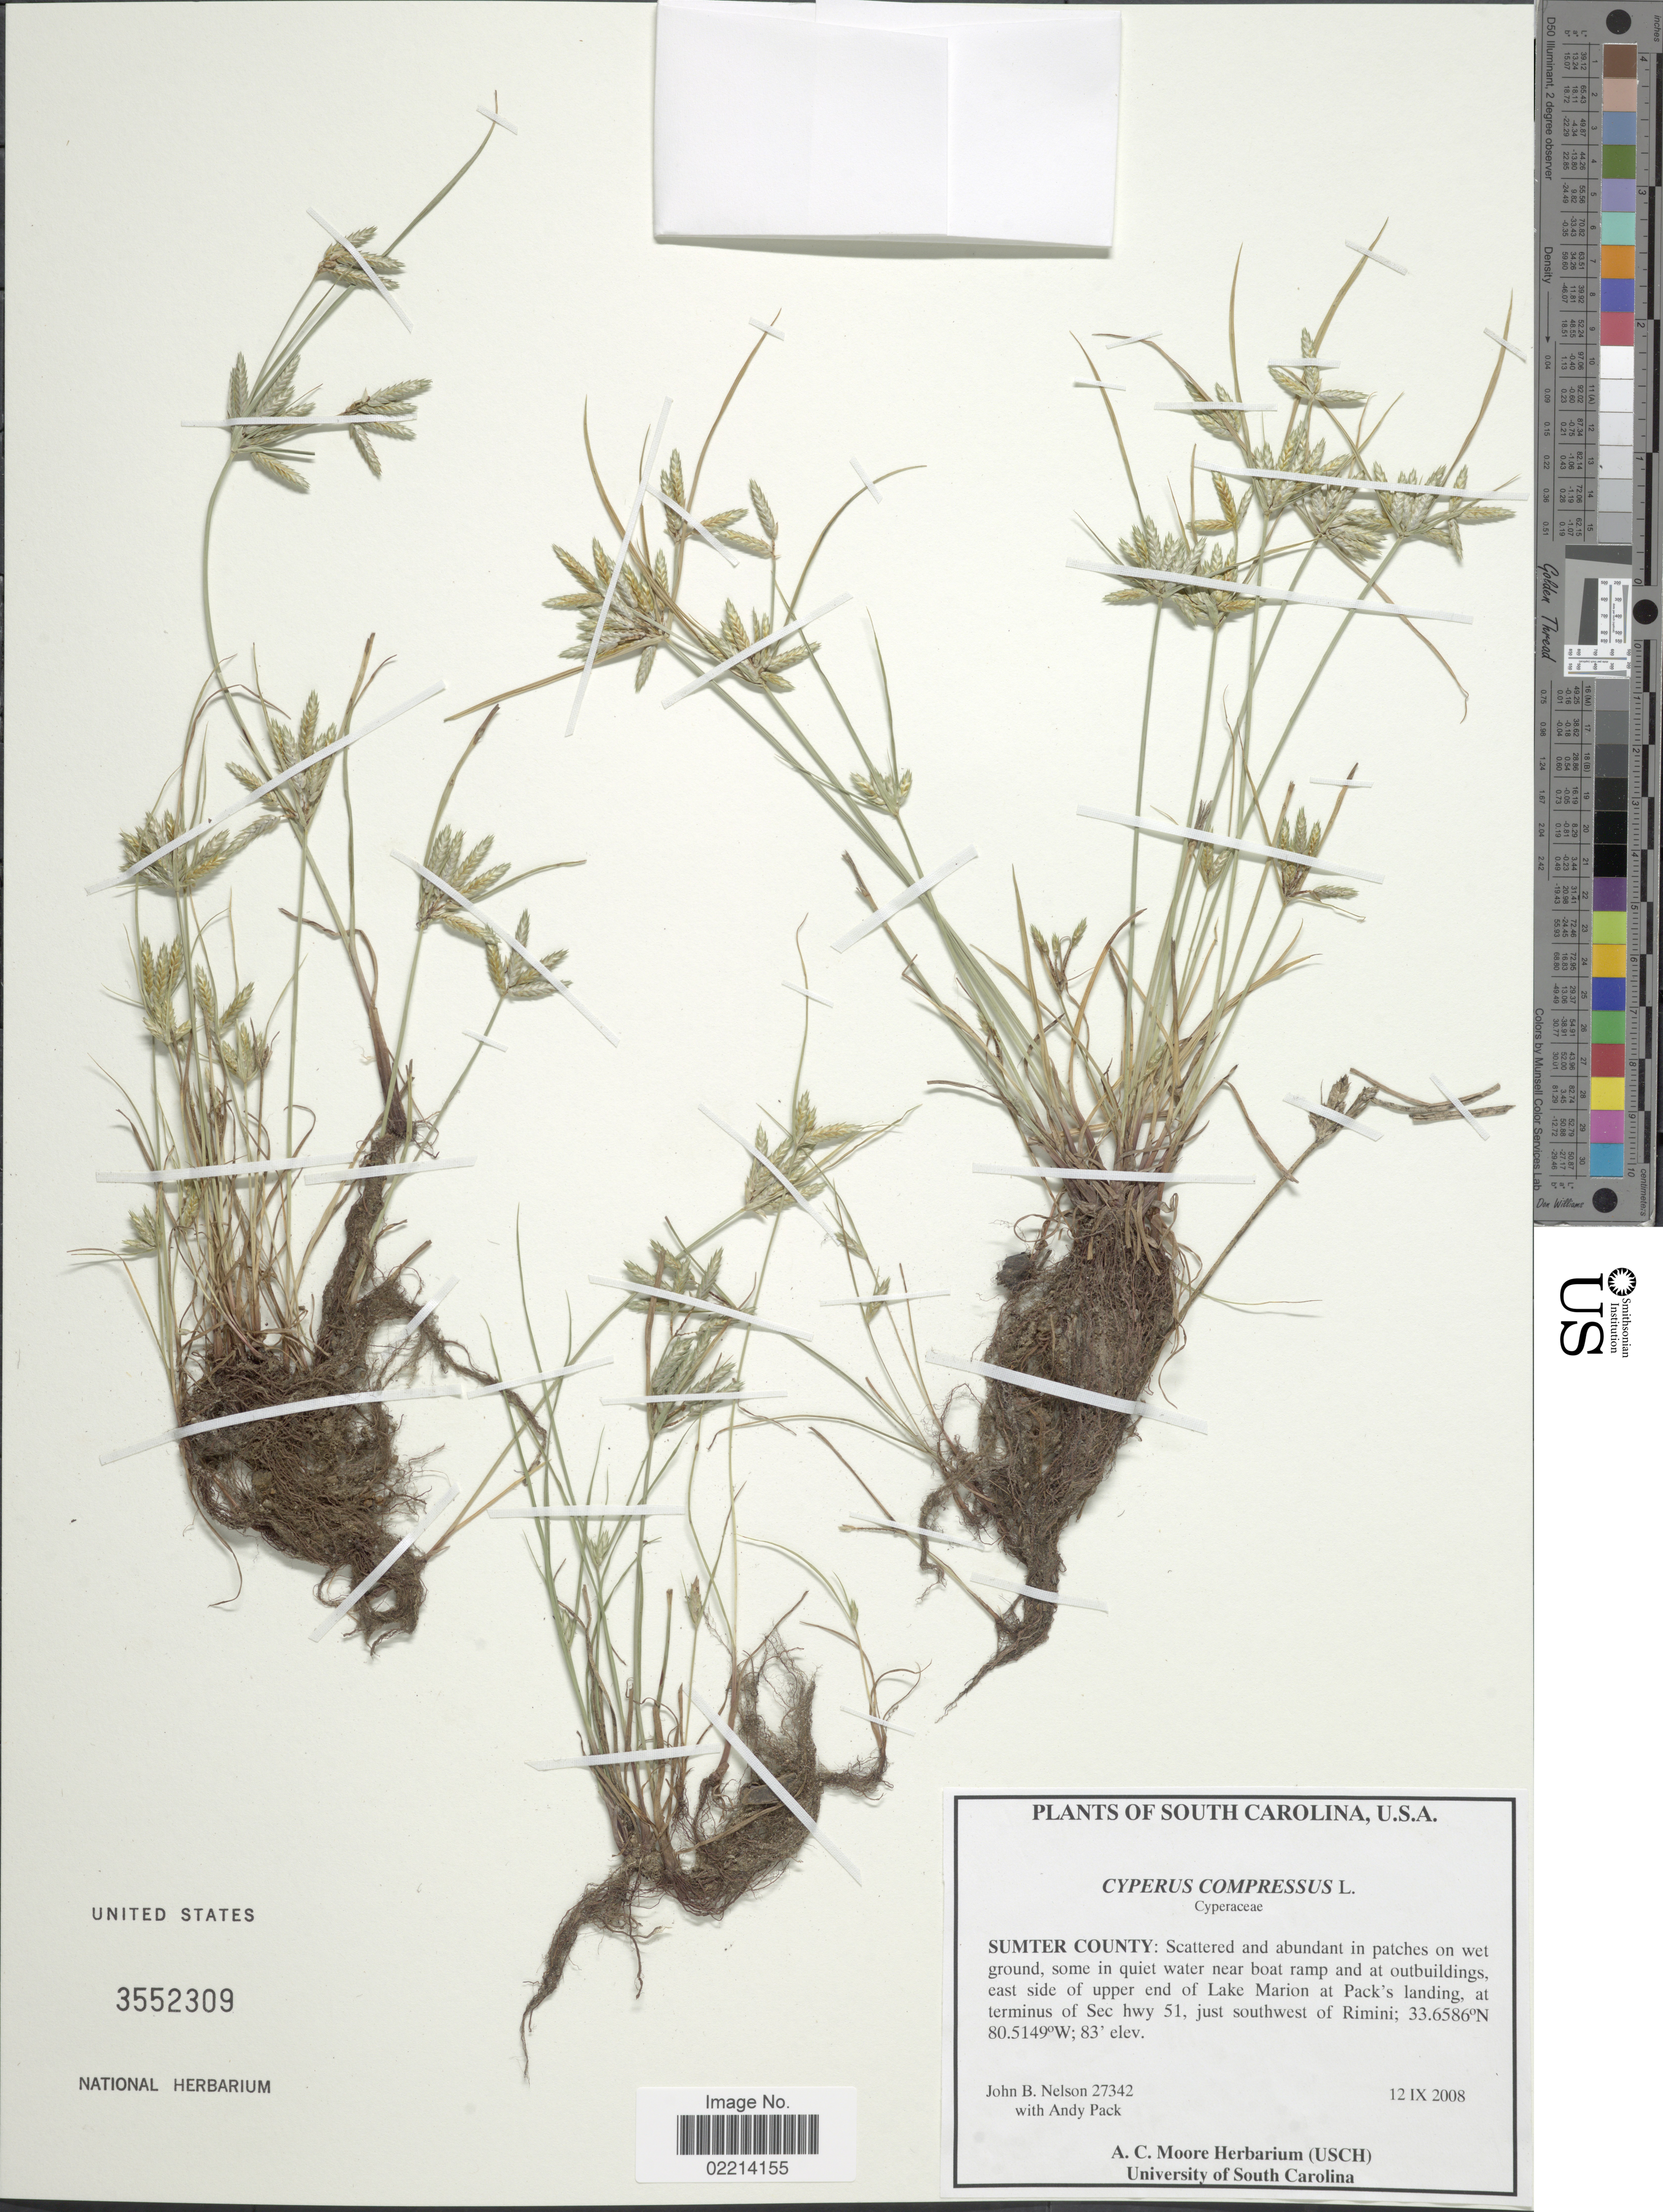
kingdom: Plantae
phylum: Tracheophyta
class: Liliopsida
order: Poales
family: Cyperaceae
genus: Cyperus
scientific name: Cyperus compressus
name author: L.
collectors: J. B. Nelson & A. Pack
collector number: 27342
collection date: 2008-09-12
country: United States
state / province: South Carolina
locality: Sumter County: Scattered and abundant in patches on wet ground, some in quiet water near boat ramp and at outbuildings, east side of upper end of Lake Marion at Pack's landing, at terminus of Sec hwy 51, just southwest of Rimini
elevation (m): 25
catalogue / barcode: US 3552309